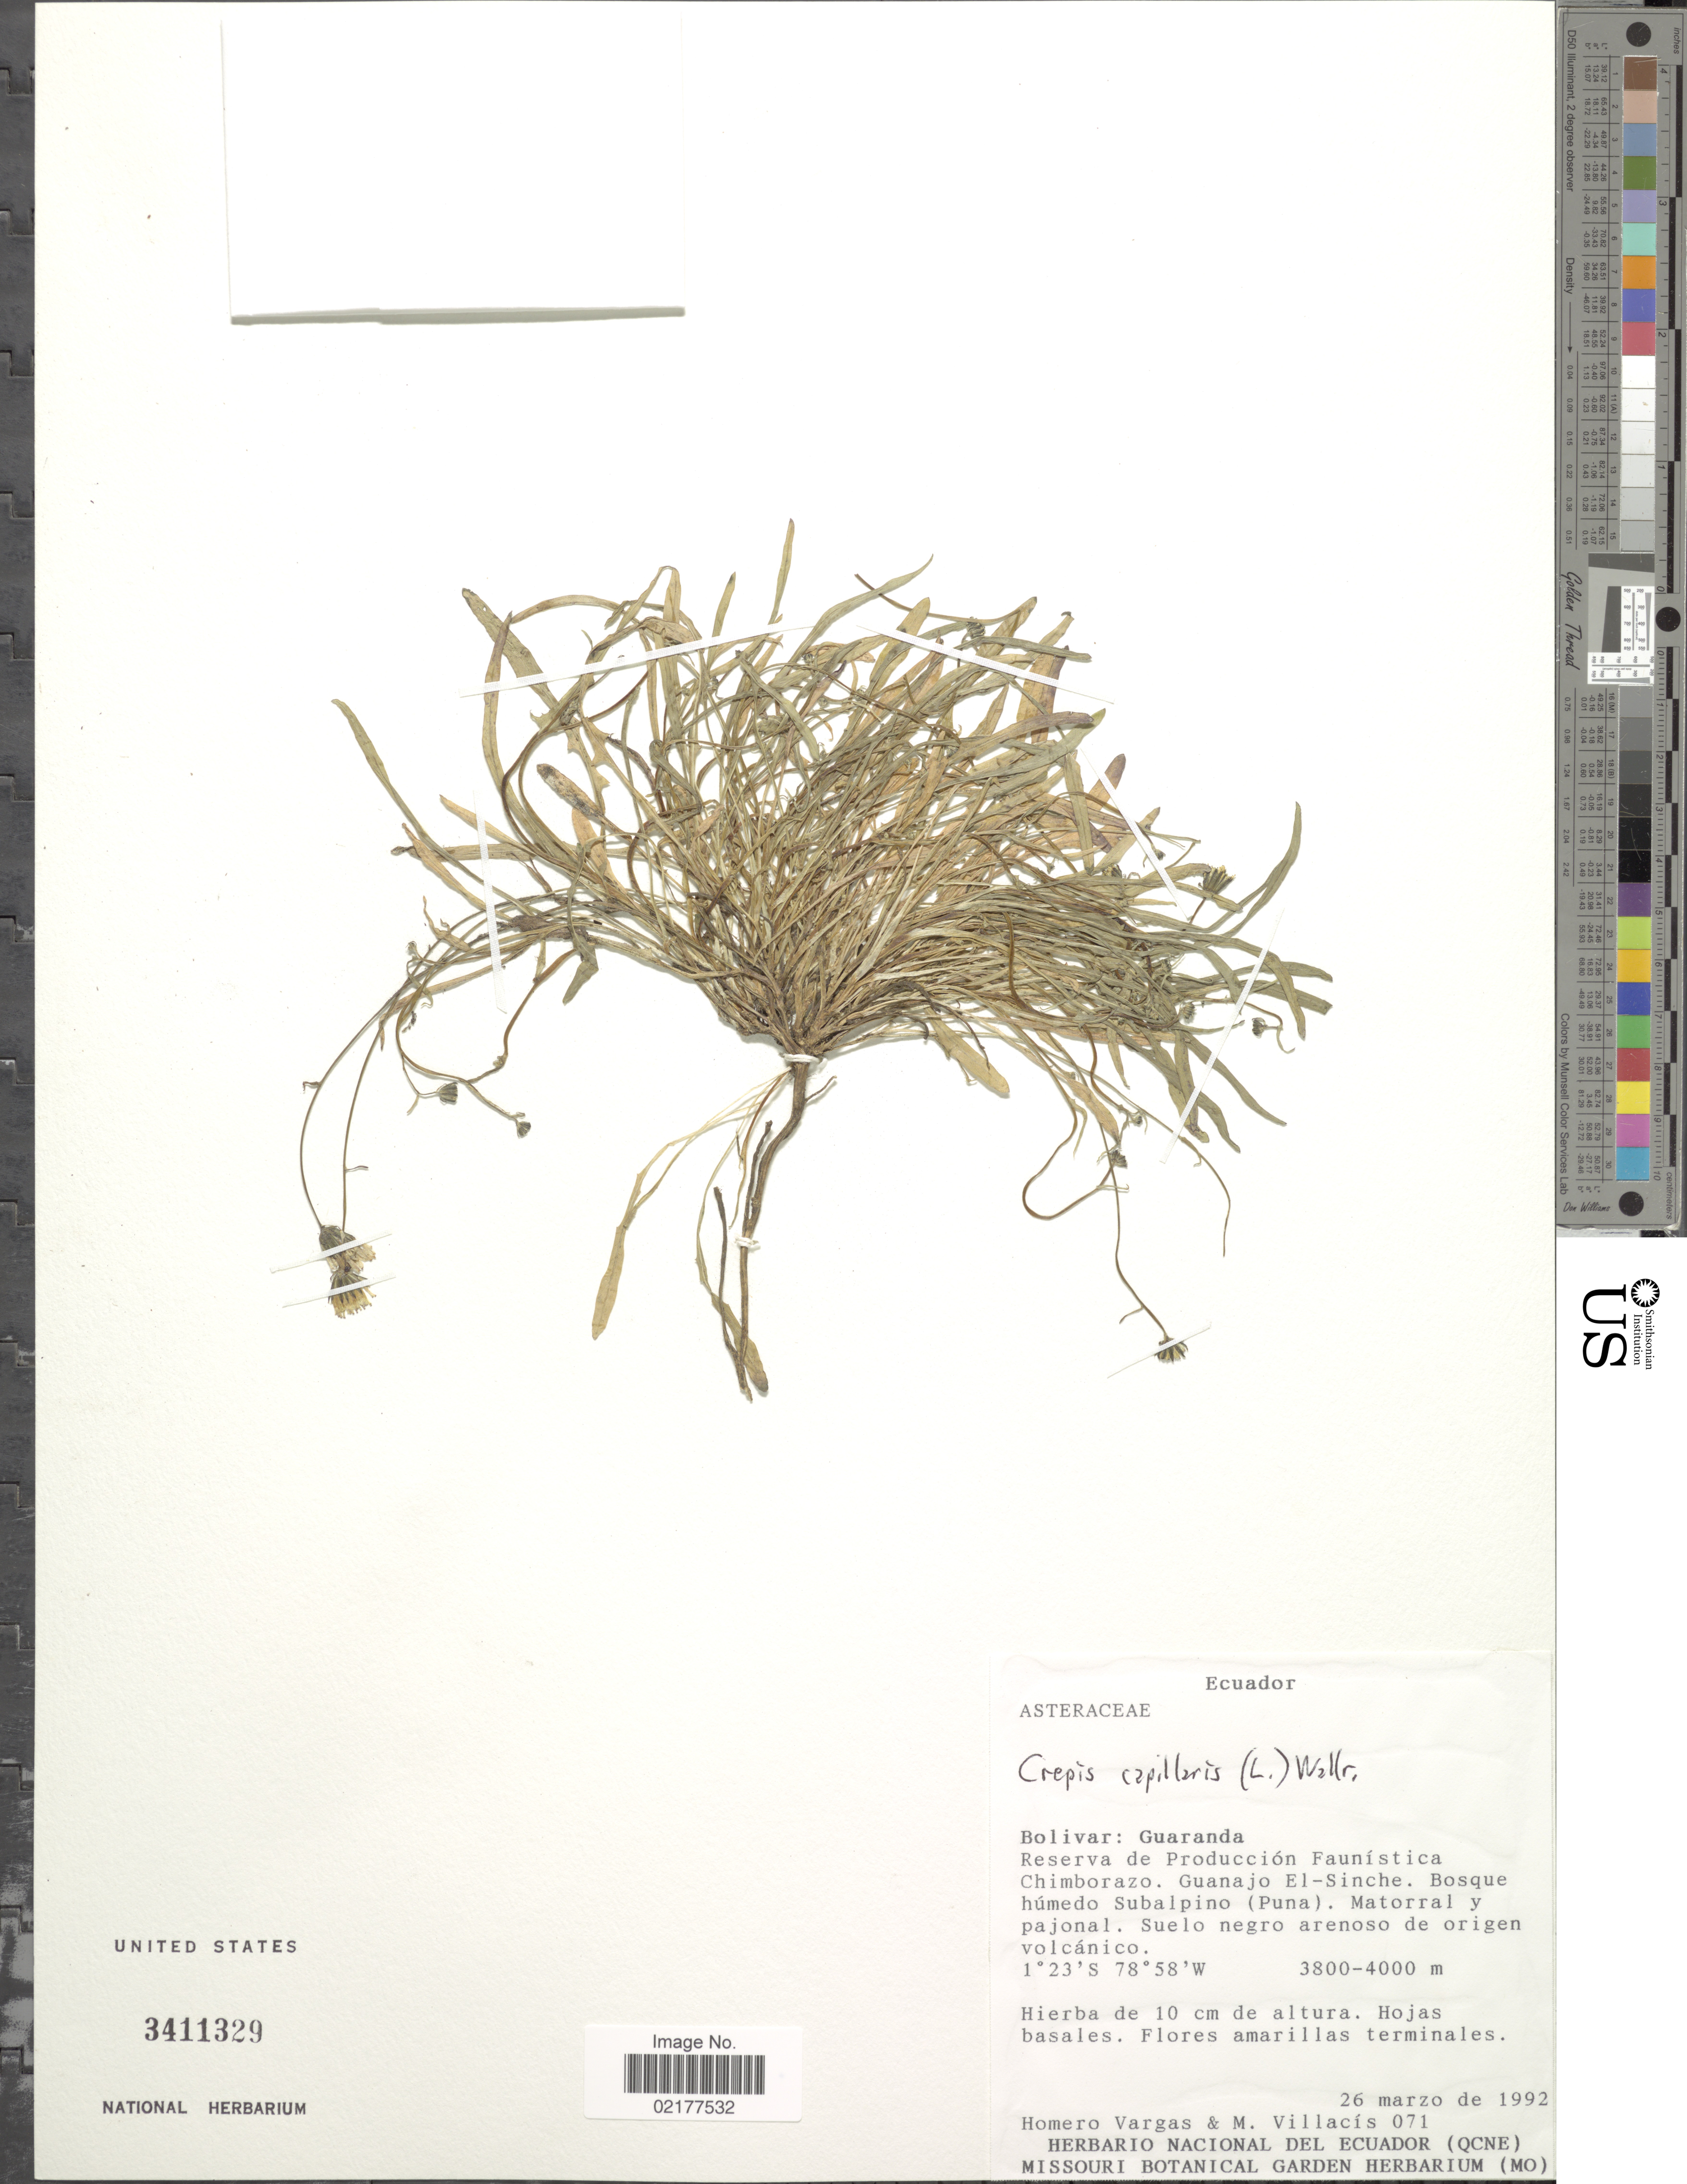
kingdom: Plantae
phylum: Tracheophyta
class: Magnoliopsida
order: Asterales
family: Asteraceae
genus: Crepis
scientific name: Crepis capillaris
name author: (L.) Wallr.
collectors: H. Vargas & M. Villacis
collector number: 071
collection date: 1992-03-26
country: Ecuador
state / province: Bolívar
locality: Guaranda. Reserva de Producción Faunística Chimborazo. Guanajo El-Sinche.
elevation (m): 3800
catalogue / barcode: US 3411329